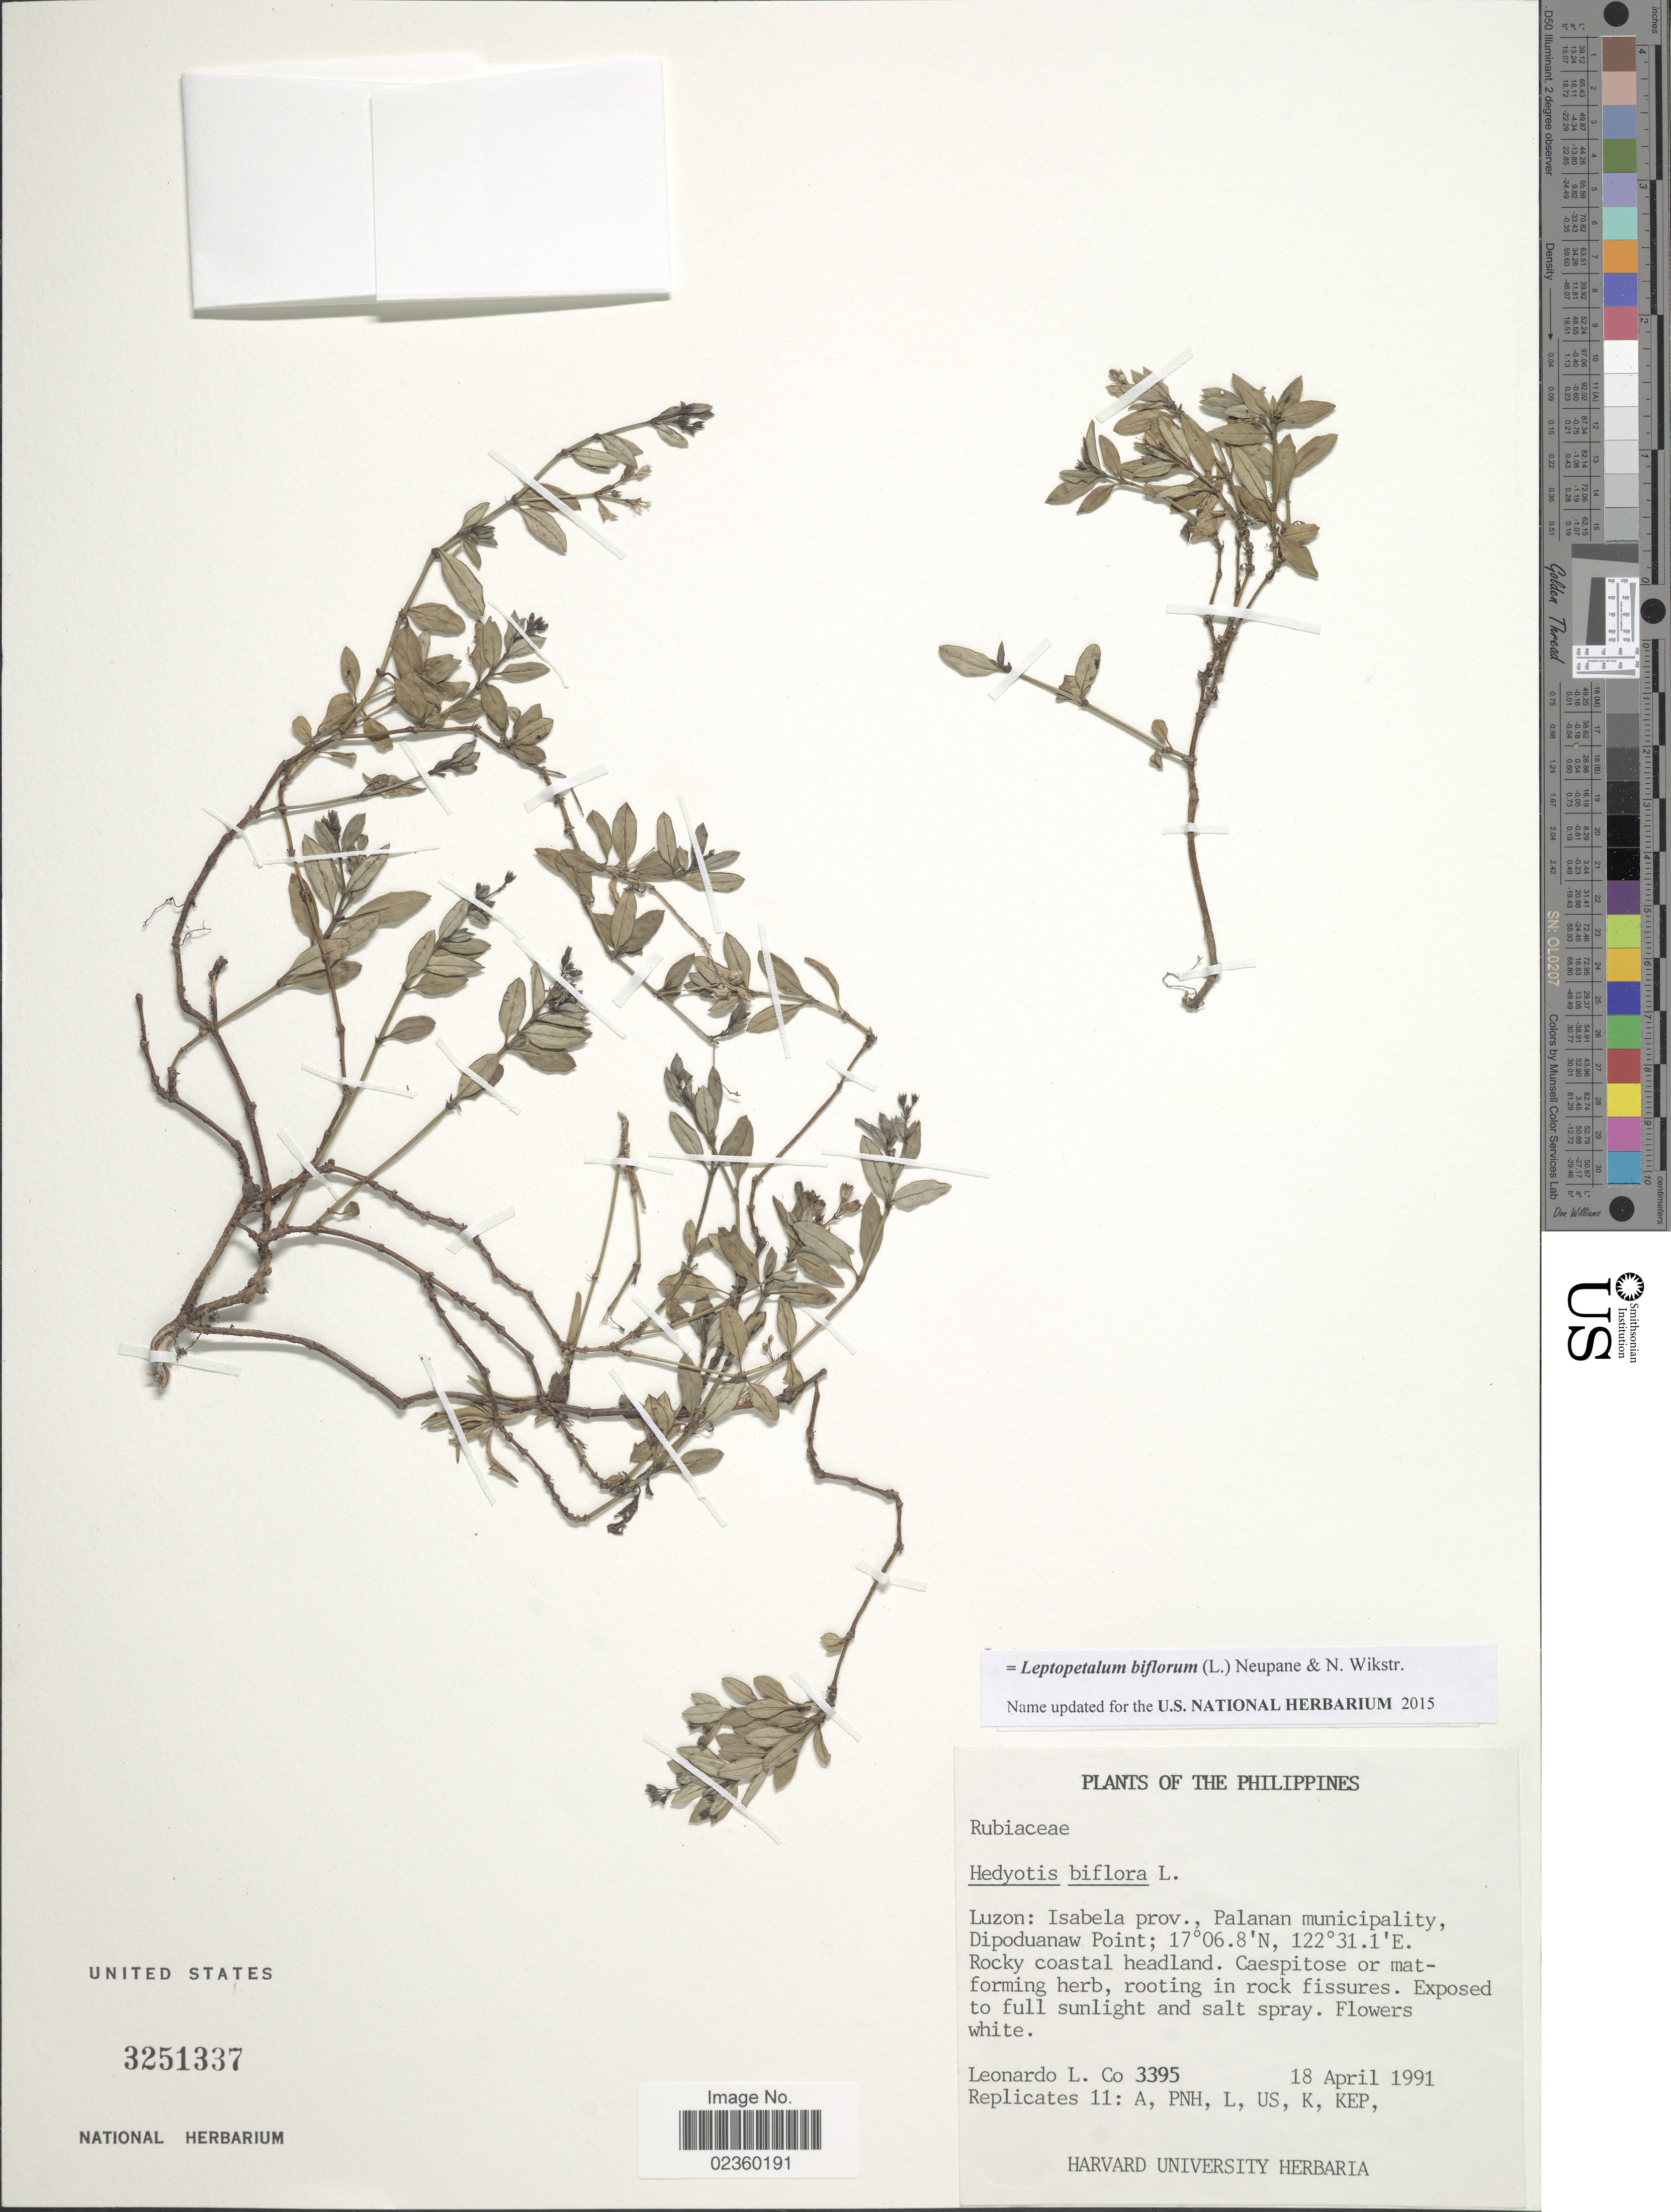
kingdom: Plantae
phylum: Tracheophyta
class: Magnoliopsida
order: Gentianales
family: Rubiaceae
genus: Leptopetalum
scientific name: Leptopetalum biflorum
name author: (L.) Neupane & N. Wikstr.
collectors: L. Co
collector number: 3395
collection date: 1991-04-18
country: Philippines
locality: Luzon: Isabela Prov., Palanan Municipality, Dipoduanaw Point. Rocky coastal headland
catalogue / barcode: US 3251337